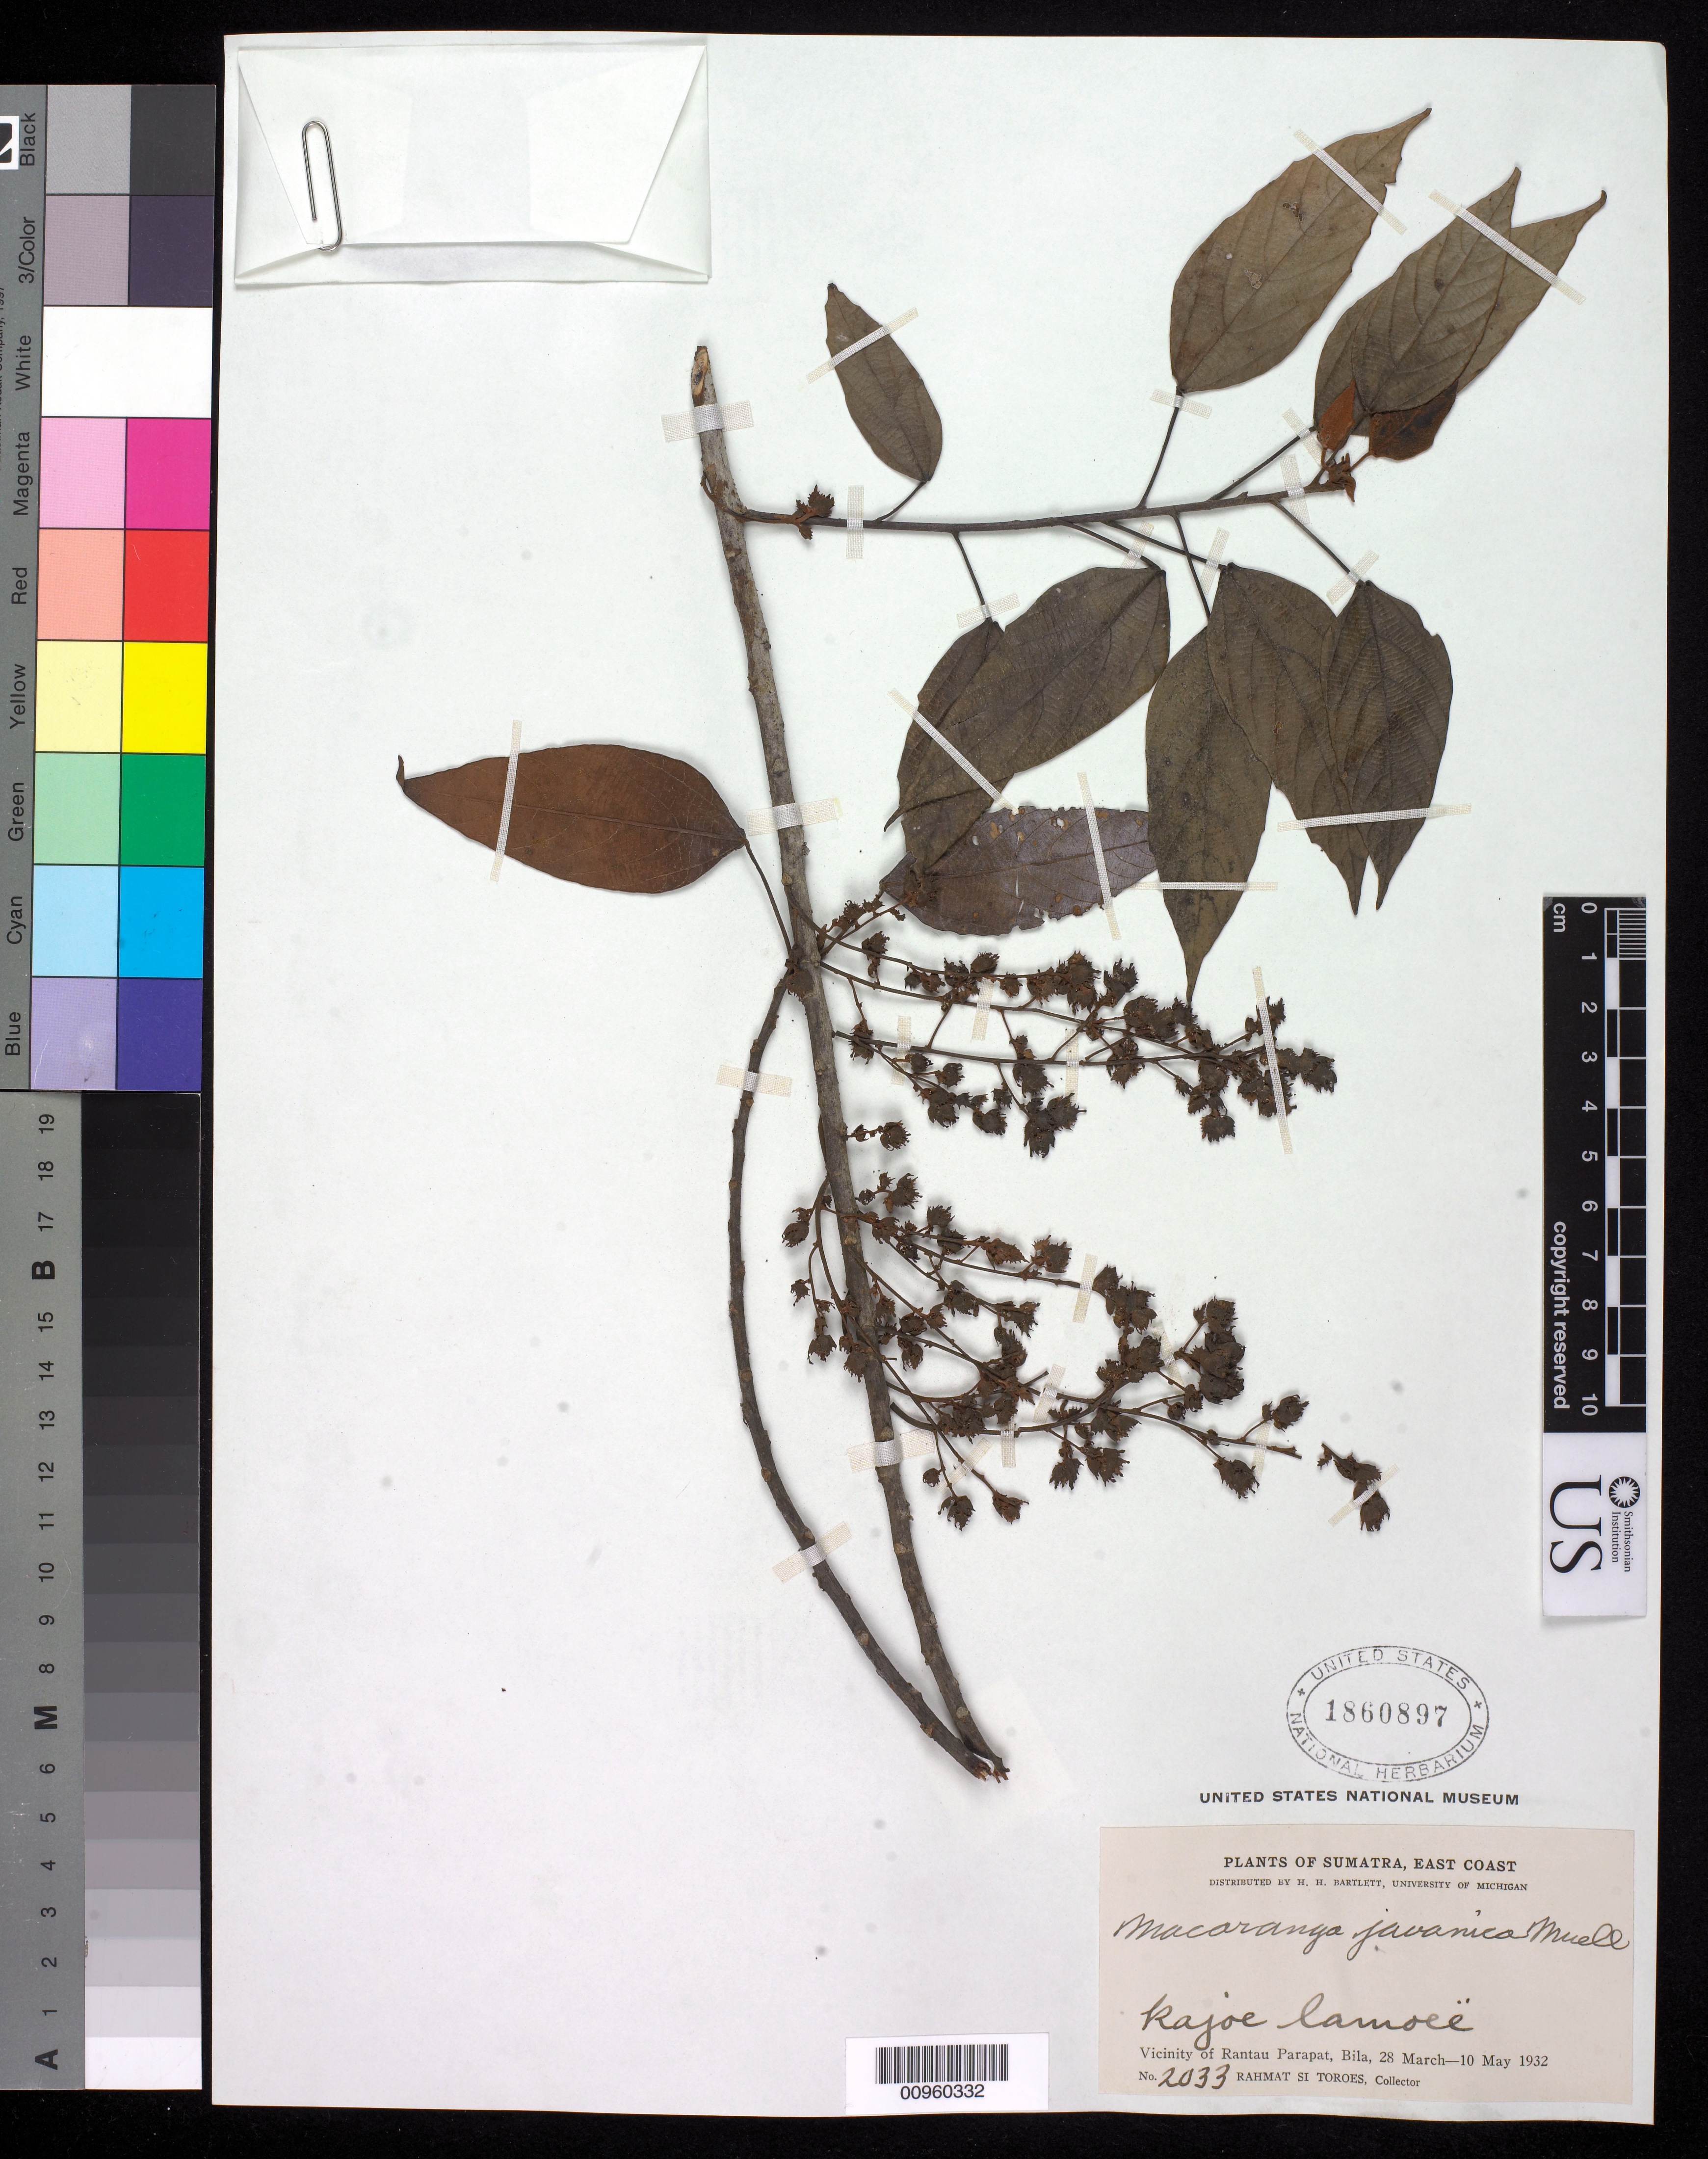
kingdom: Plantae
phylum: Tracheophyta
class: Magnoliopsida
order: Malpighiales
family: Euphorbiaceae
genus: Macaranga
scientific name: Macaranga javanica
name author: (Blume) Müll. Arg.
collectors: Rahmat Si Boeea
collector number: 2033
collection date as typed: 28 Mar 1932 to 10 May 1932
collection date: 1932-03-28/1932-05-10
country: Indonesia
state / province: Sumatra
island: Sumatra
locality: East coast, Vicinity of Rantau parapat, Bila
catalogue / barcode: US 1860897